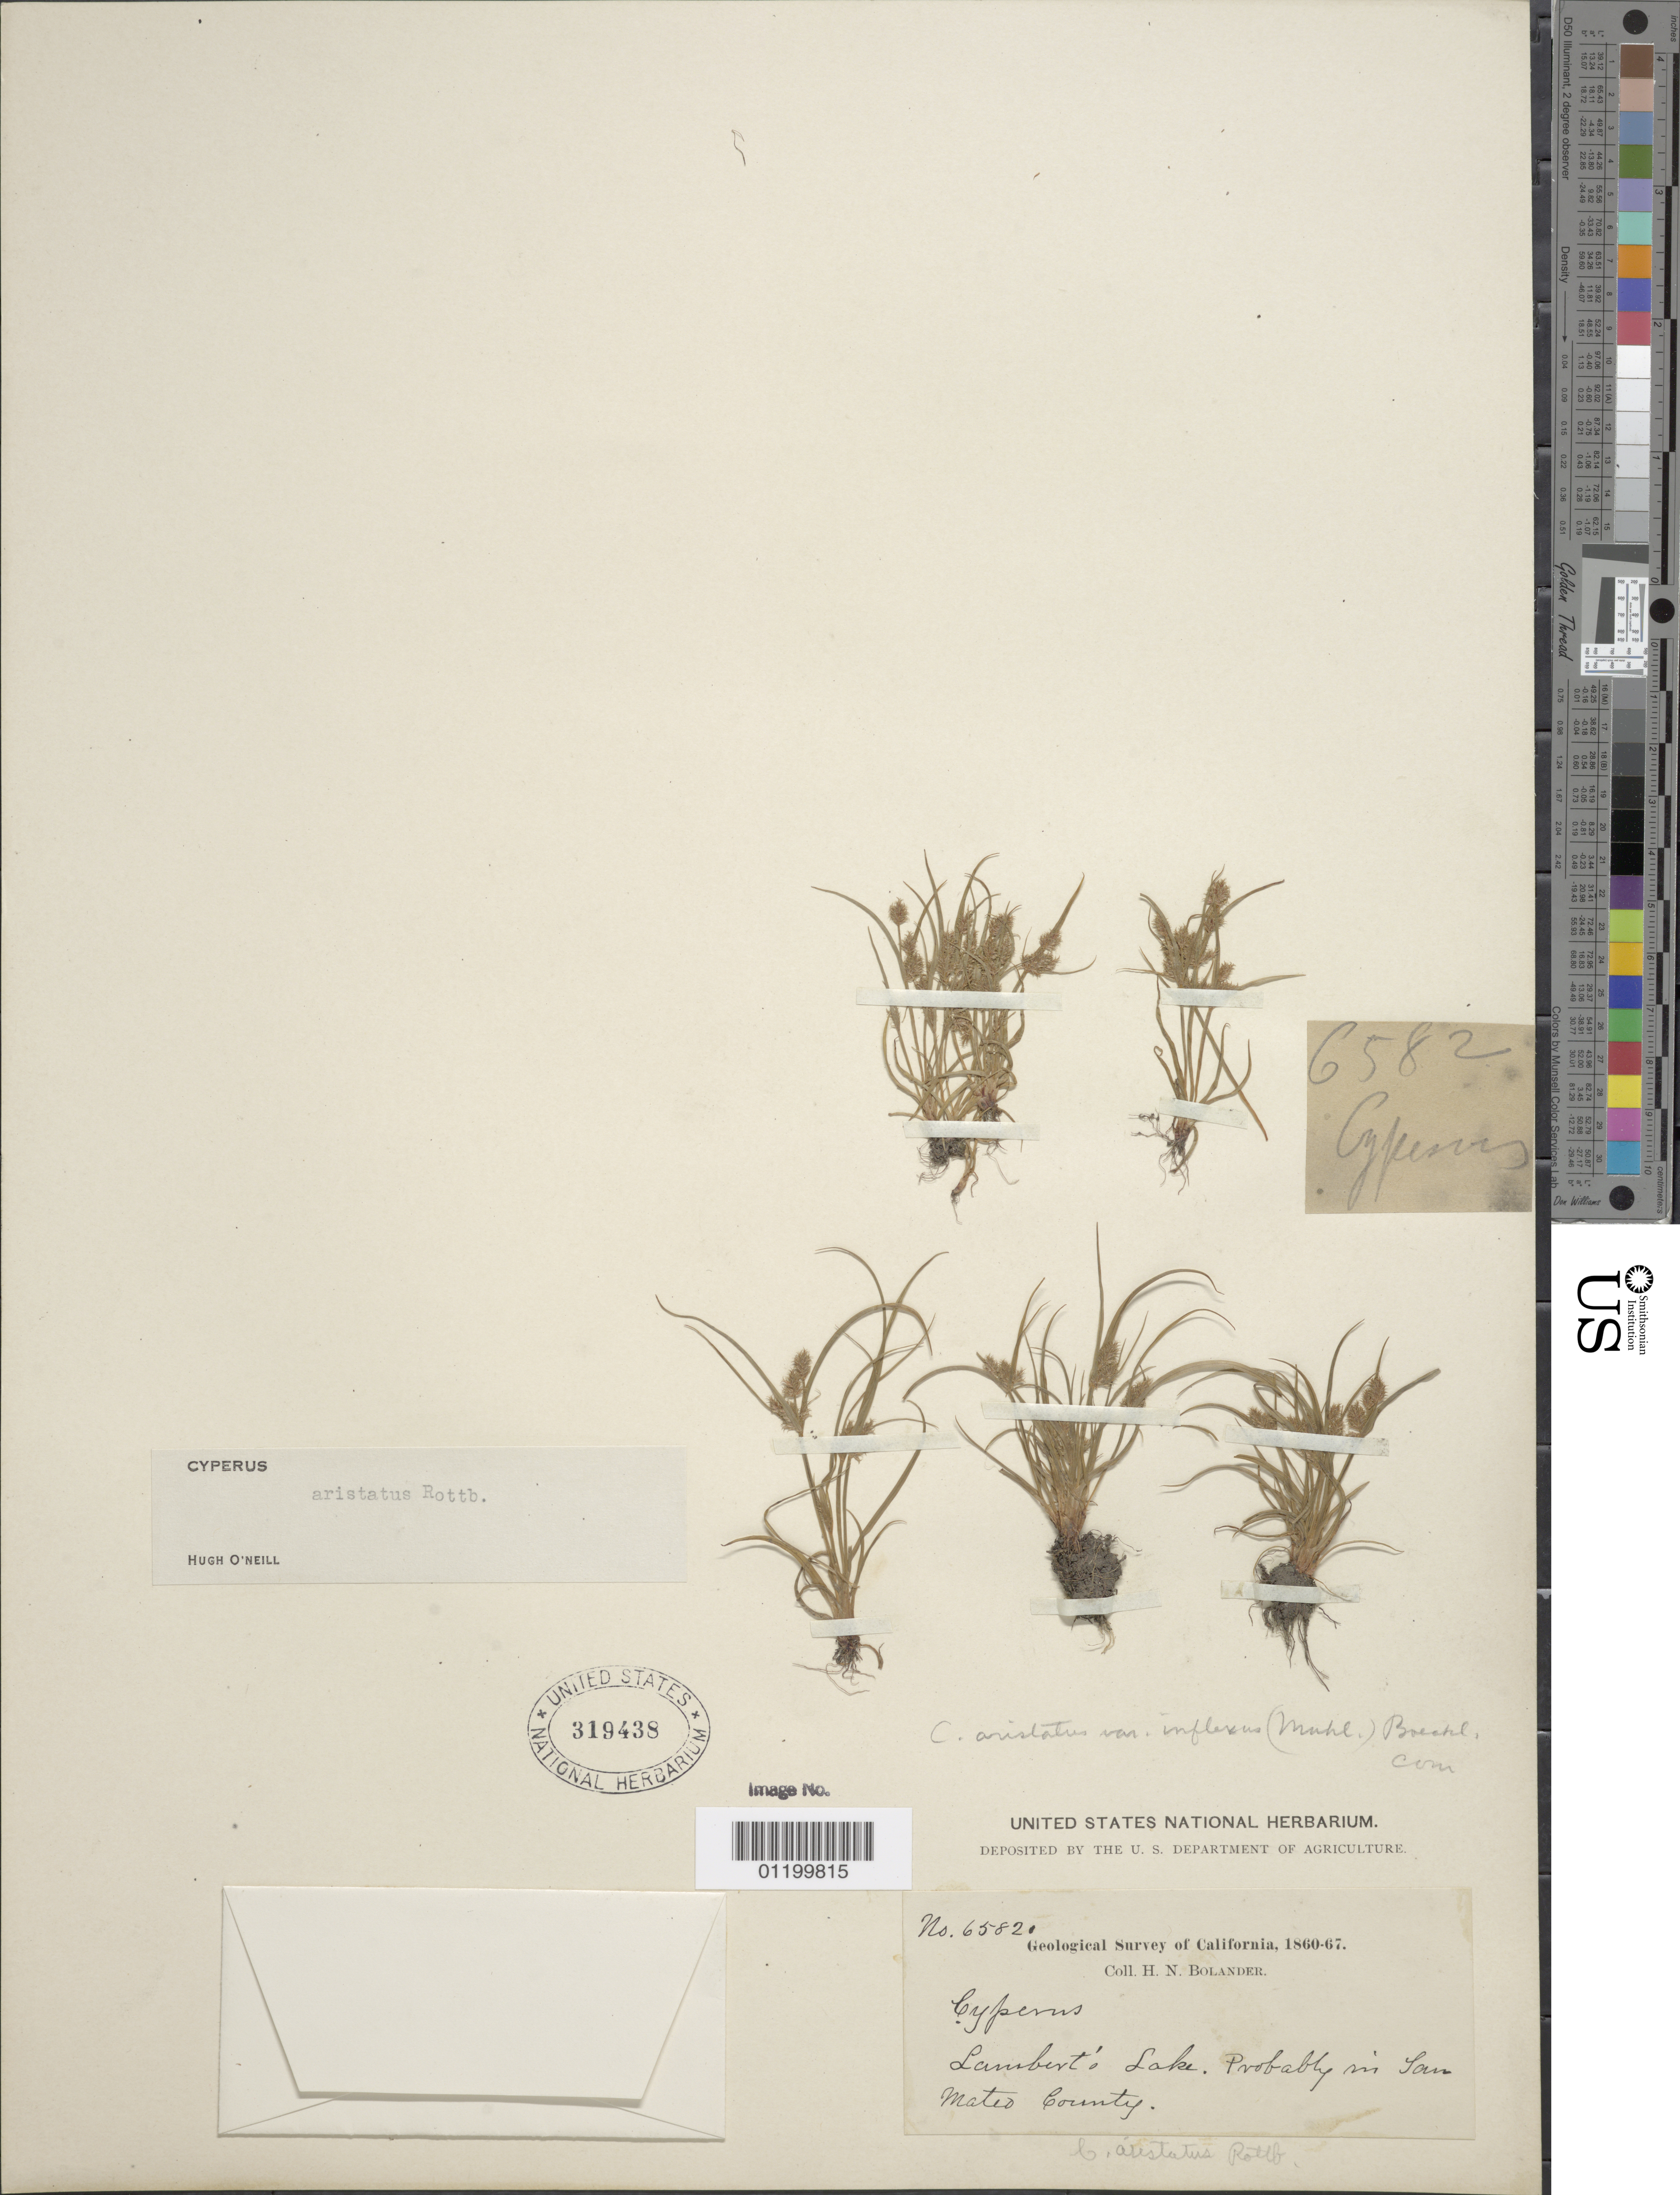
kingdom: Plantae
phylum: Tracheophyta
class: Liliopsida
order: Poales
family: Cyperaceae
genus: Cyperus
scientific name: Cyperus squarrosus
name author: L.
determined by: Strong, Mark T., (BOT), Smithsonian Institution - National Museum of Natural History (UNITED STATES)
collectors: H. Bolander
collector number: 6582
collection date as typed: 1860 to -- --- 1867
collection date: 1860/1867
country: United States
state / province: California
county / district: San Mateo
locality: Lambert's Lake.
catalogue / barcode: US 319438